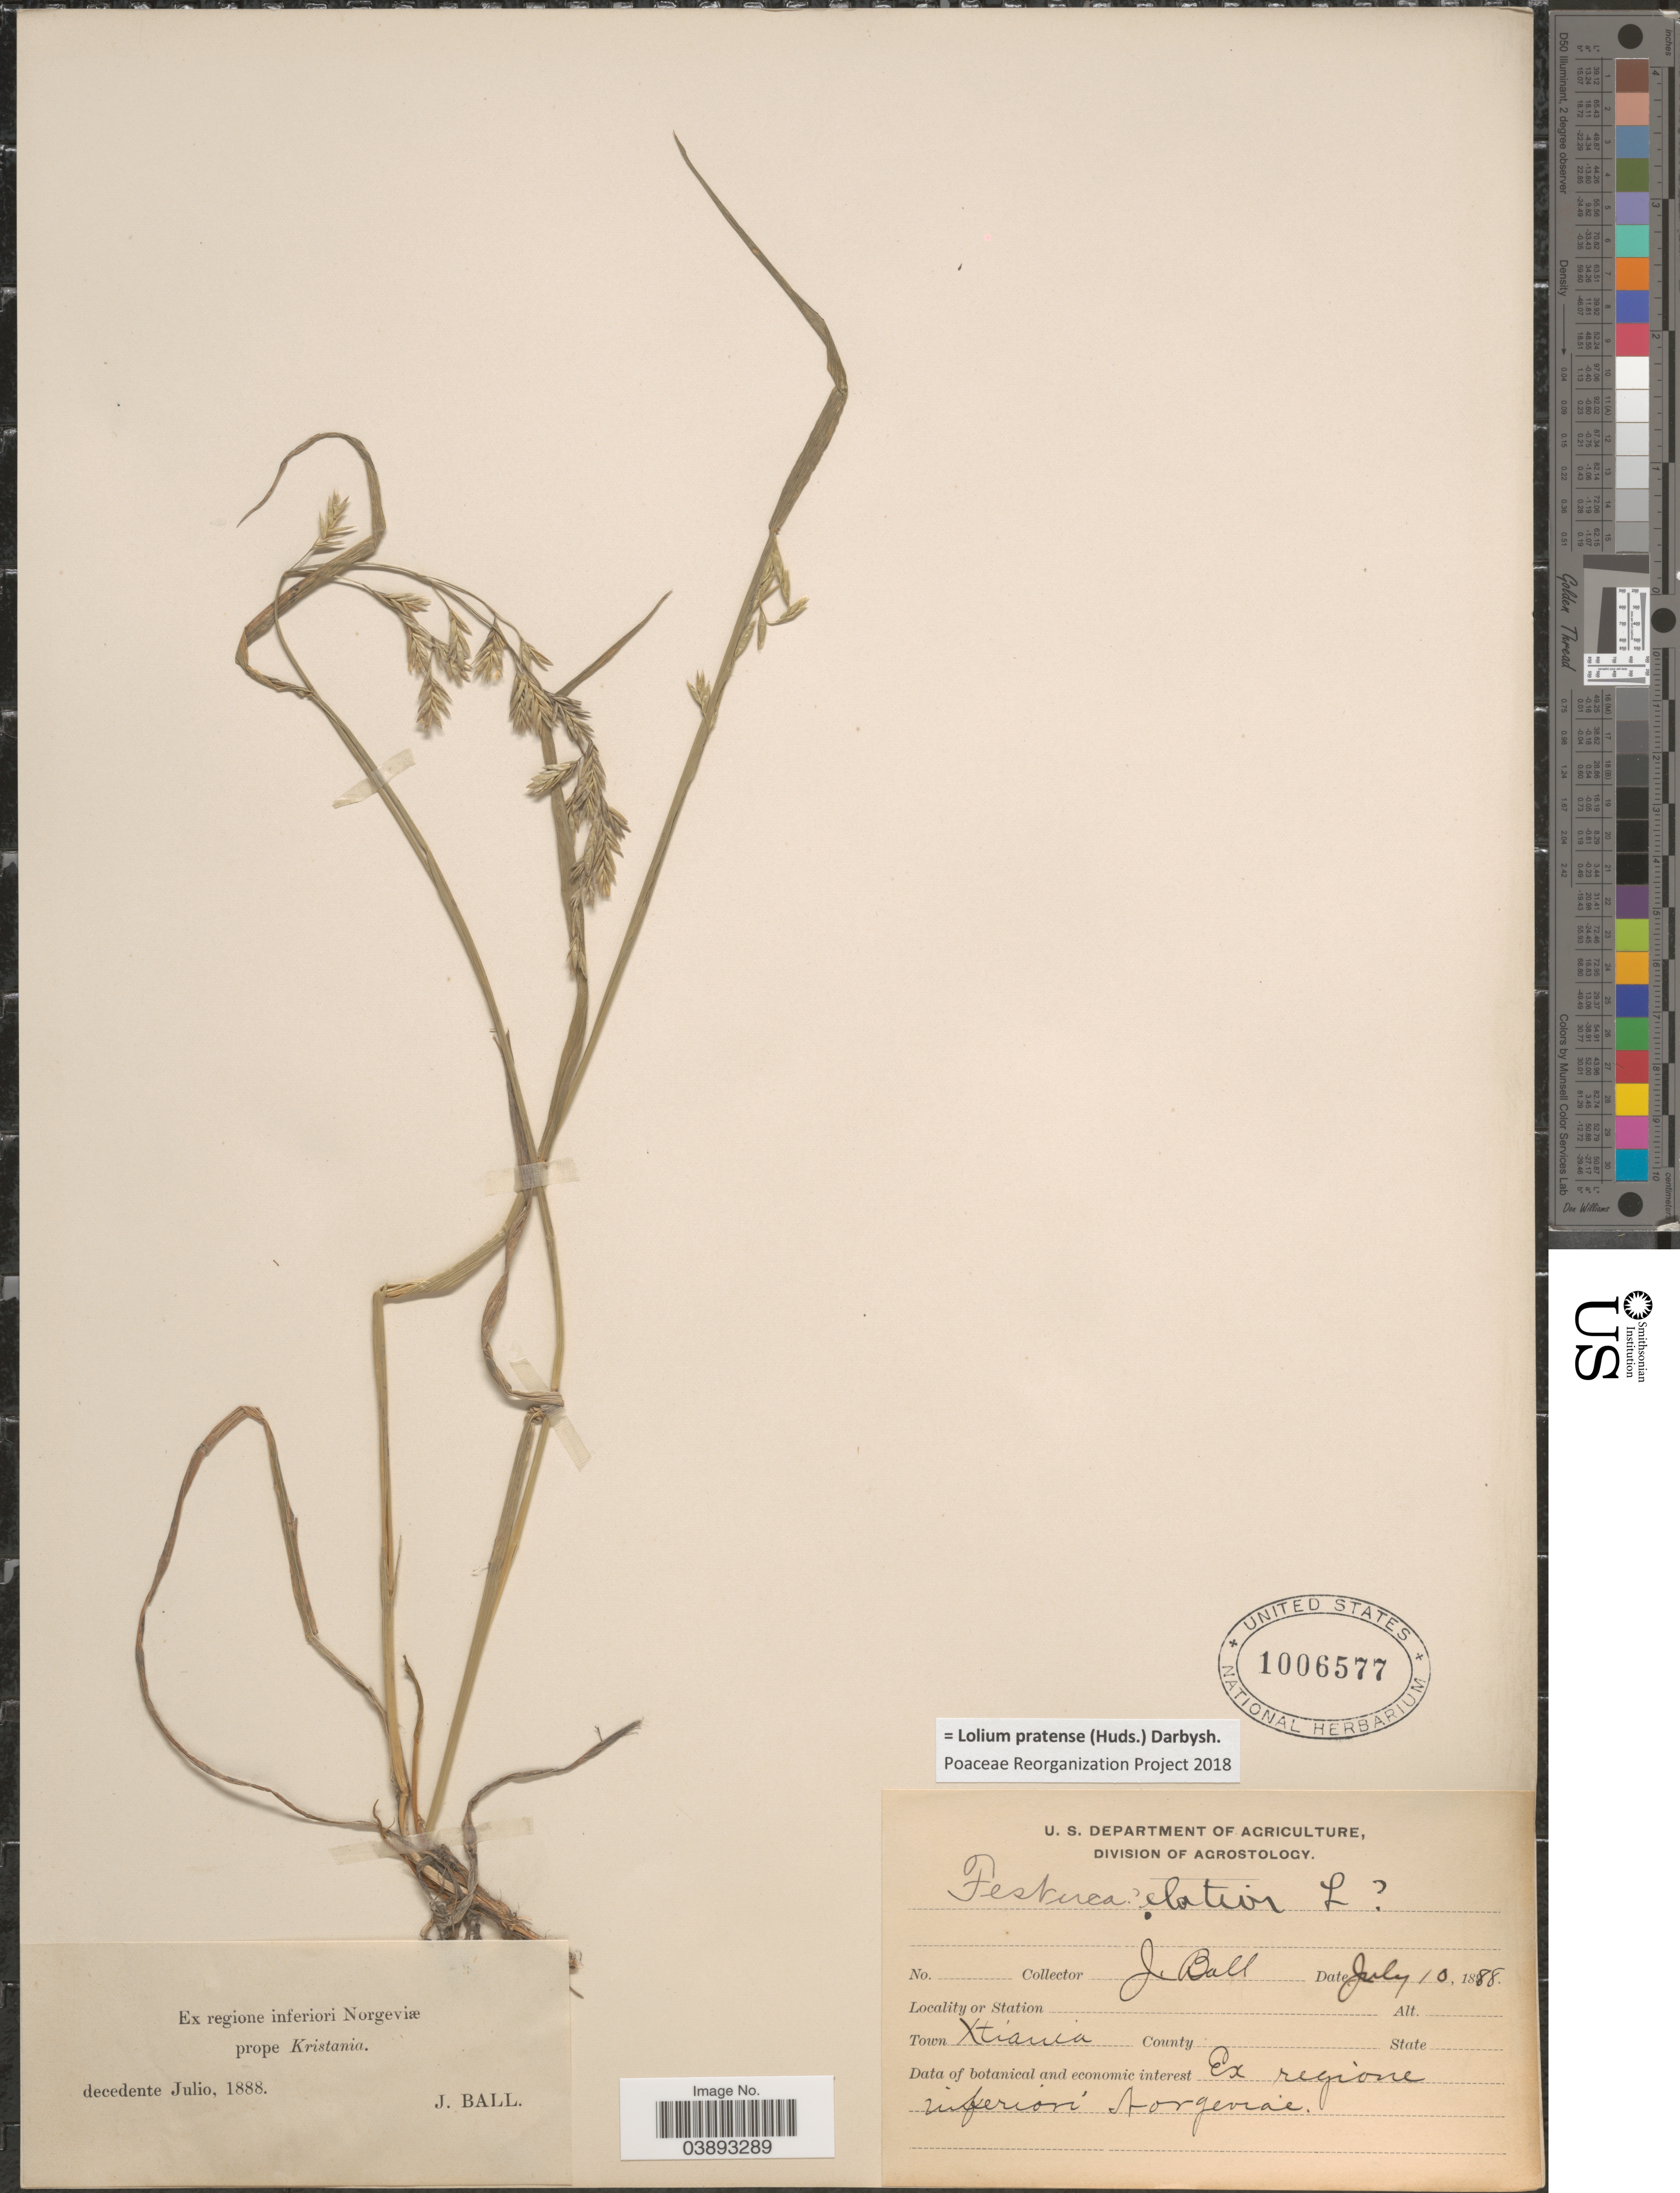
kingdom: Plantae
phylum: Tracheophyta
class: Liliopsida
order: Poales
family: Poaceae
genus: Lolium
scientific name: Lolium pratense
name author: (Huds.) Darbysh.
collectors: J. Ball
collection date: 1888-07-10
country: Norway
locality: Ex regione inferiori Norgeviæ prope Kristania. Town Xtiania.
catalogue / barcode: US 1006577